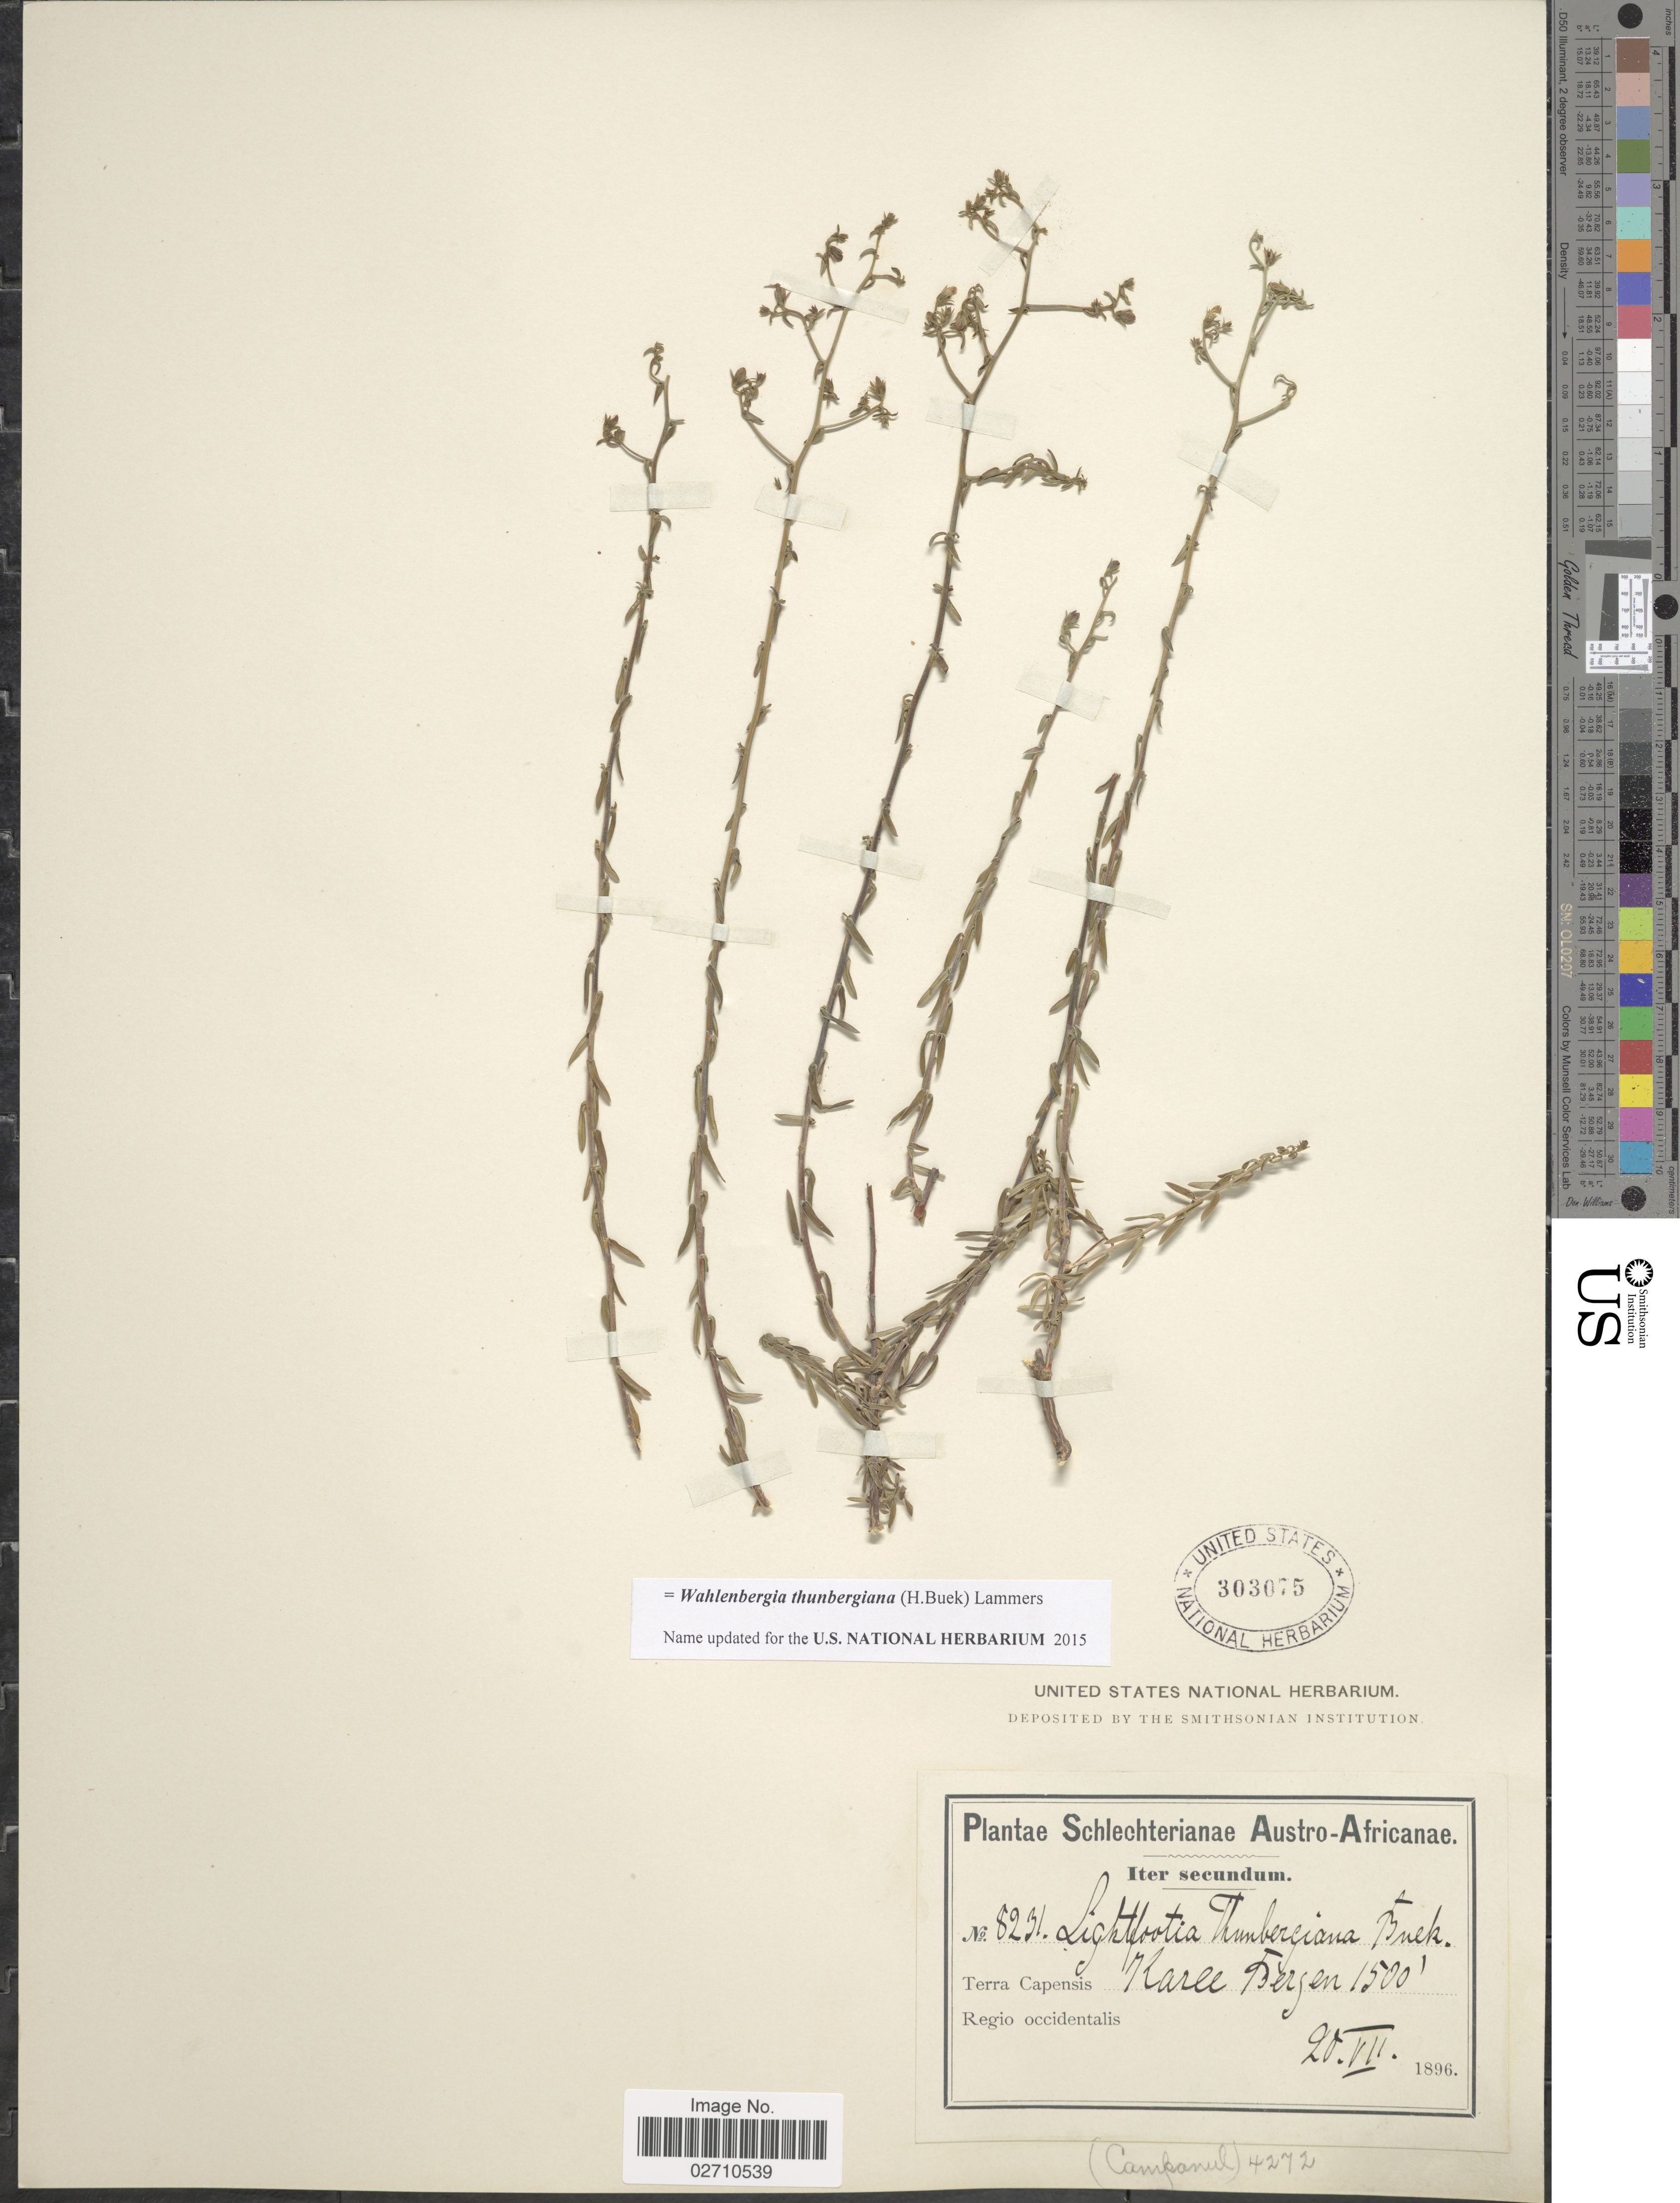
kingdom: Plantae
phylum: Tracheophyta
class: Magnoliopsida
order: Asterales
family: Campanulaceae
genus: Wahlenbergia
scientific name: Wahlenbergia thunbergiana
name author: (H. Buek) Lammers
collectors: Schlechter, --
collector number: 8231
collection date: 1896-07-20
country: South Africa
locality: Austro-Africanae, Terra Capensis, Karee Fergen, Regio occidentalis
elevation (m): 457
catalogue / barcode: US 303075